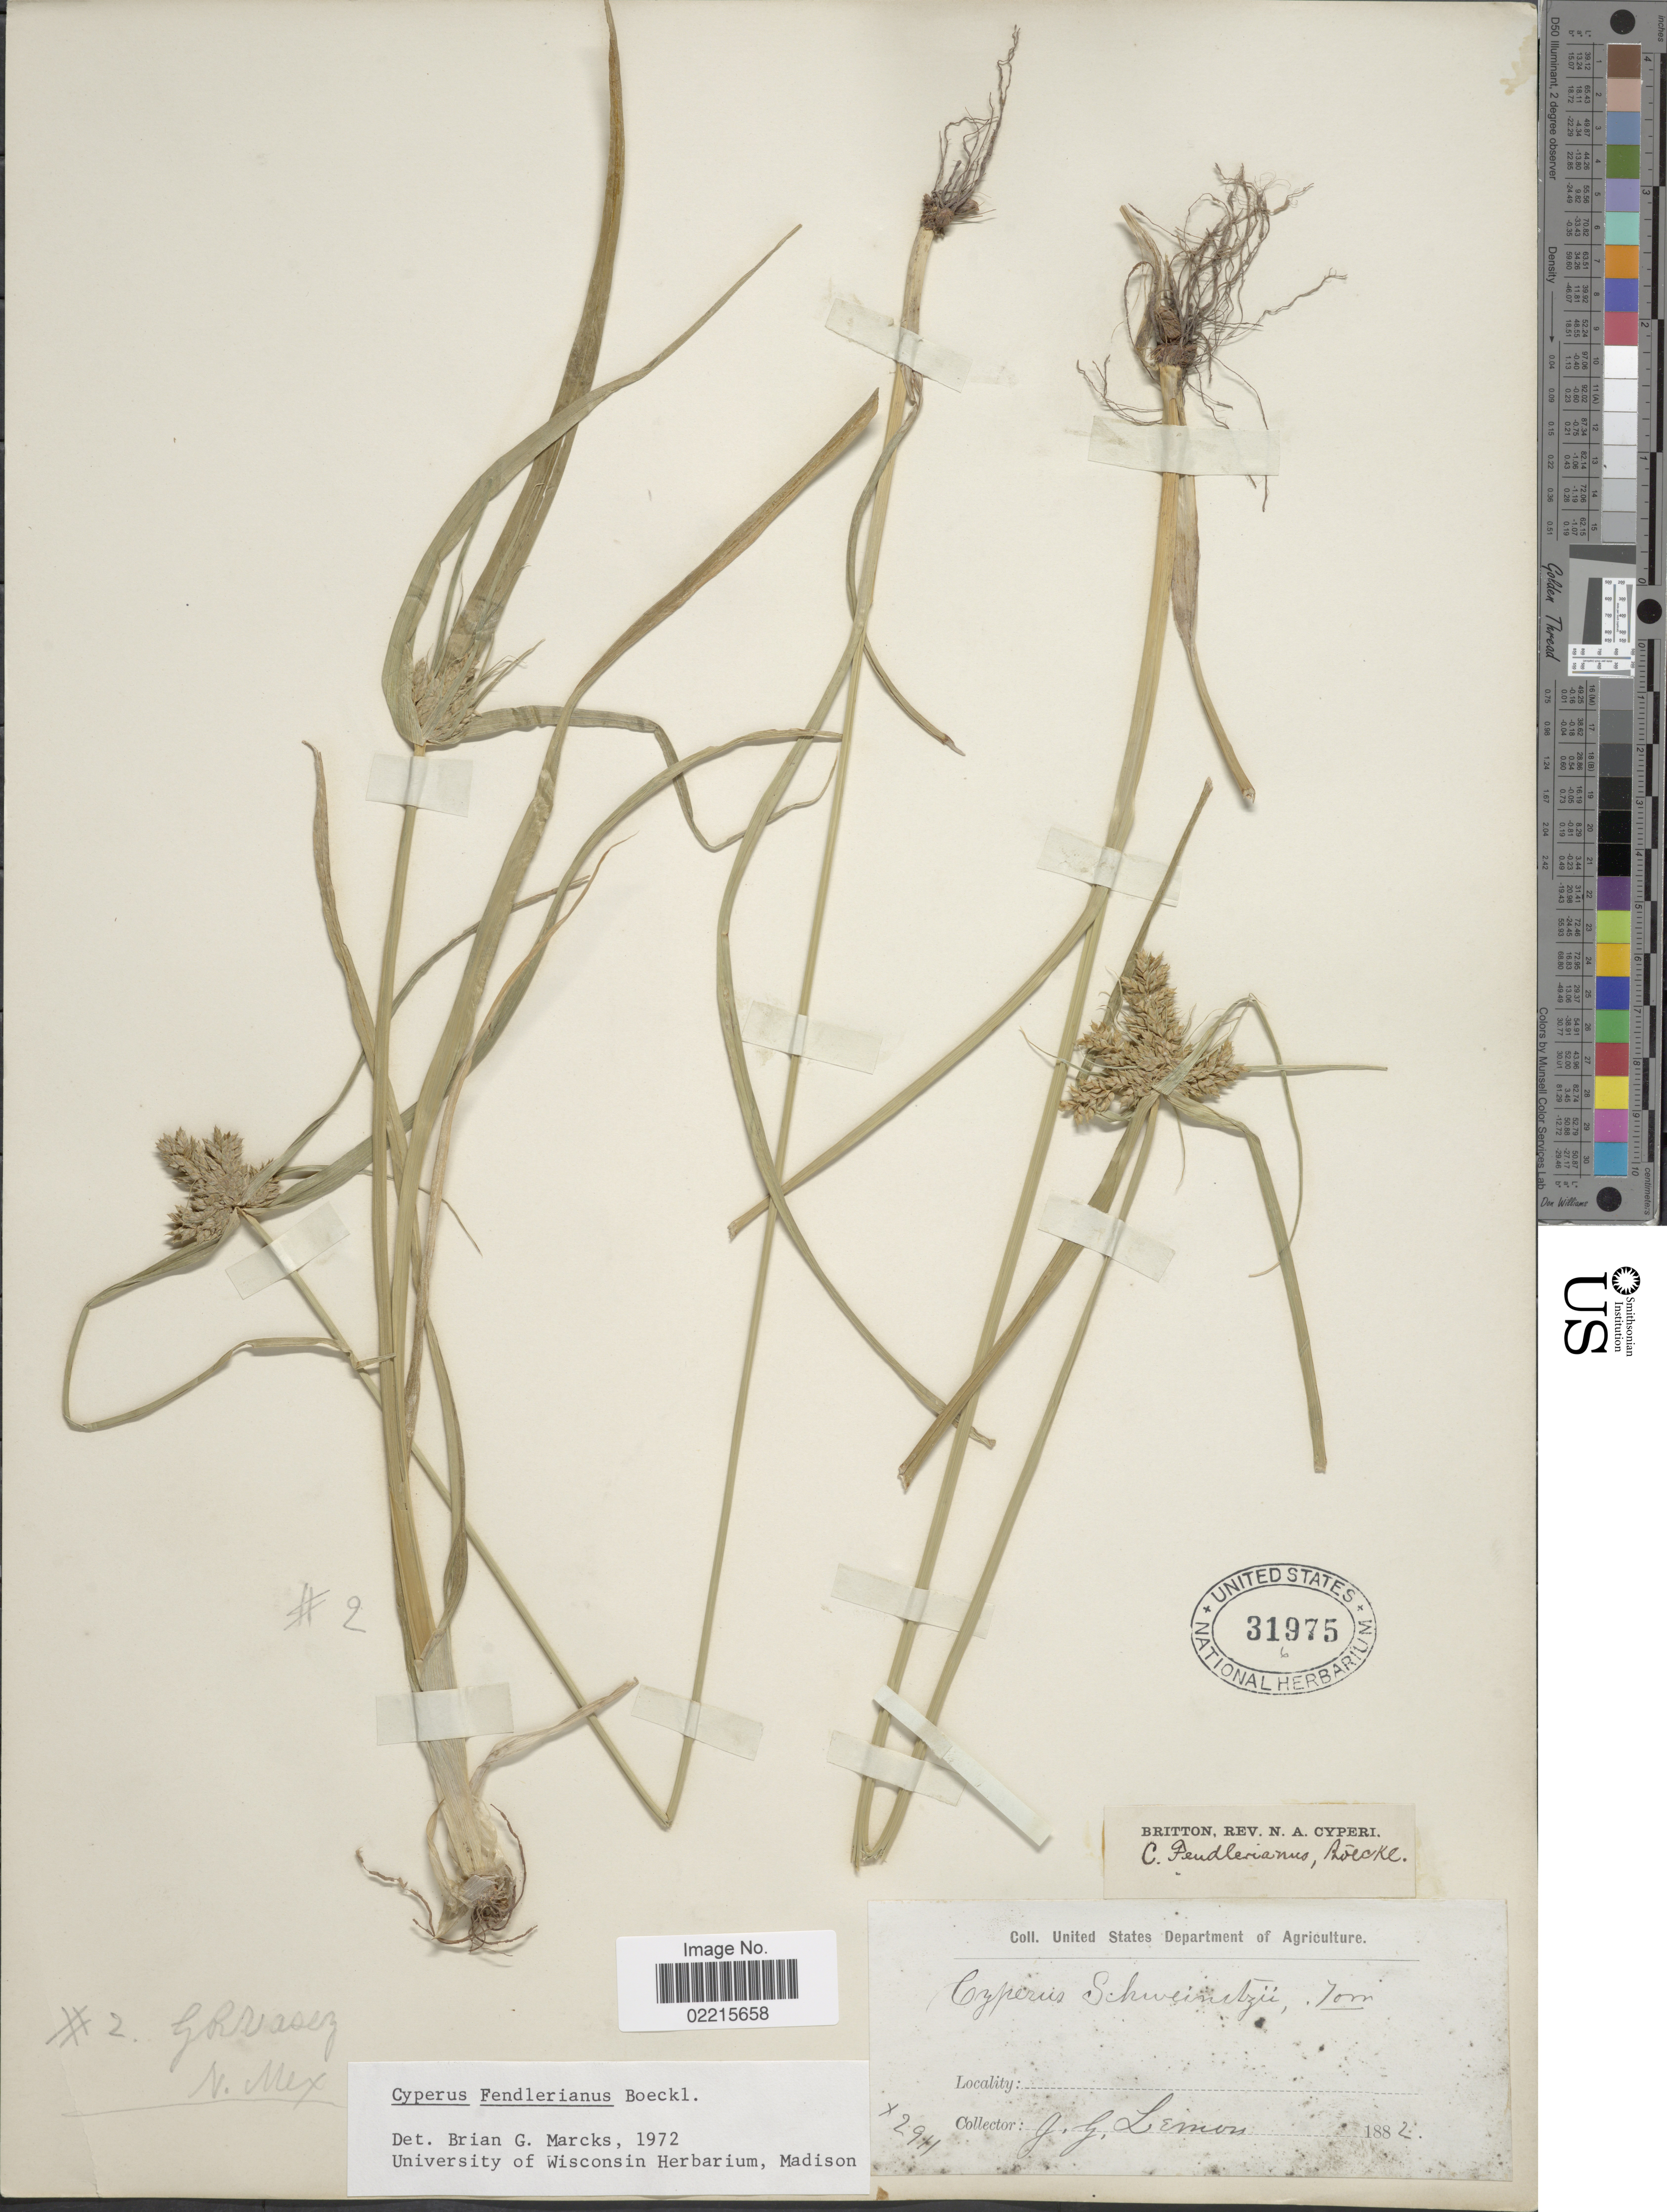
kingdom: Plantae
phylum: Tracheophyta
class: Liliopsida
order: Poales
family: Cyperaceae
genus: Cyperus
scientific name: Cyperus fendlerianus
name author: Boeckeler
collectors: J. Lemon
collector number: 2911?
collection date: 1882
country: United States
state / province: New Mexico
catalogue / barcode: US 31975